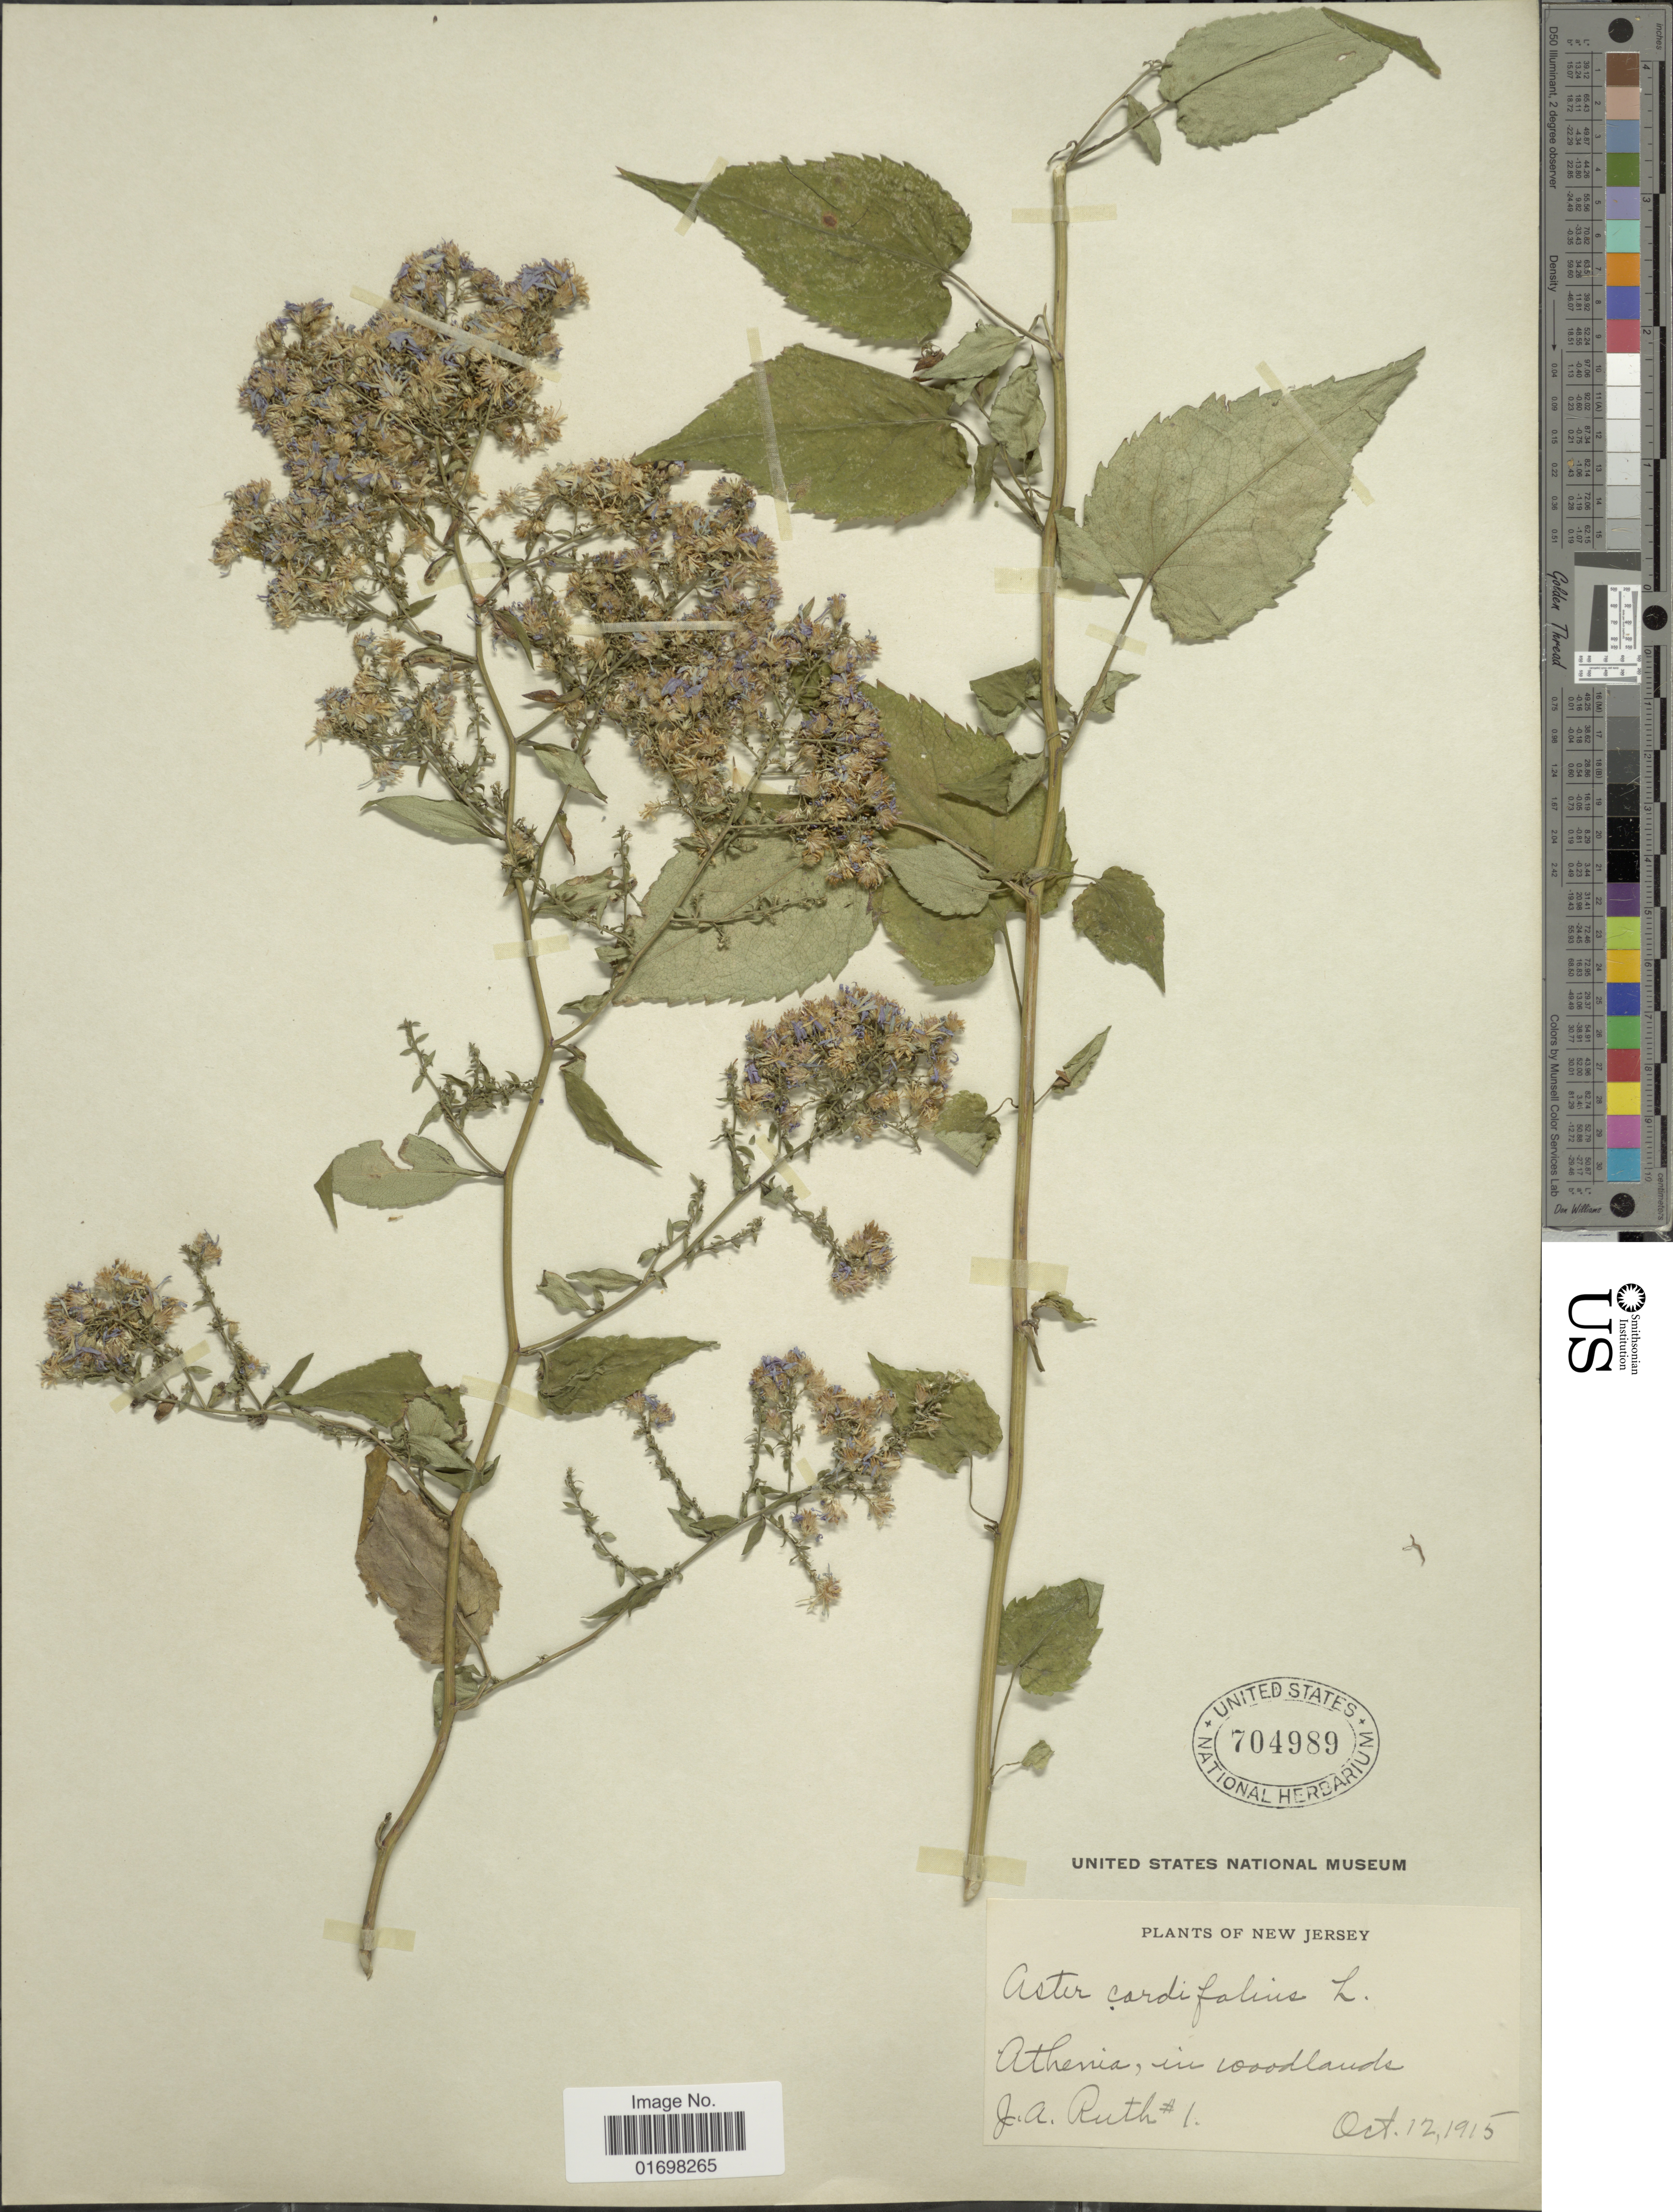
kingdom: Plantae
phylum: Tracheophyta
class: Magnoliopsida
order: Asterales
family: Asteraceae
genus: Symphyotrichum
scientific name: Symphyotrichum cordifolium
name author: (L.) G.L. Nesom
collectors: J. Ruth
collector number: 1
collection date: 1915-10-12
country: United States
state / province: New York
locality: Athenia, in woodlands.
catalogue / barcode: US 704989